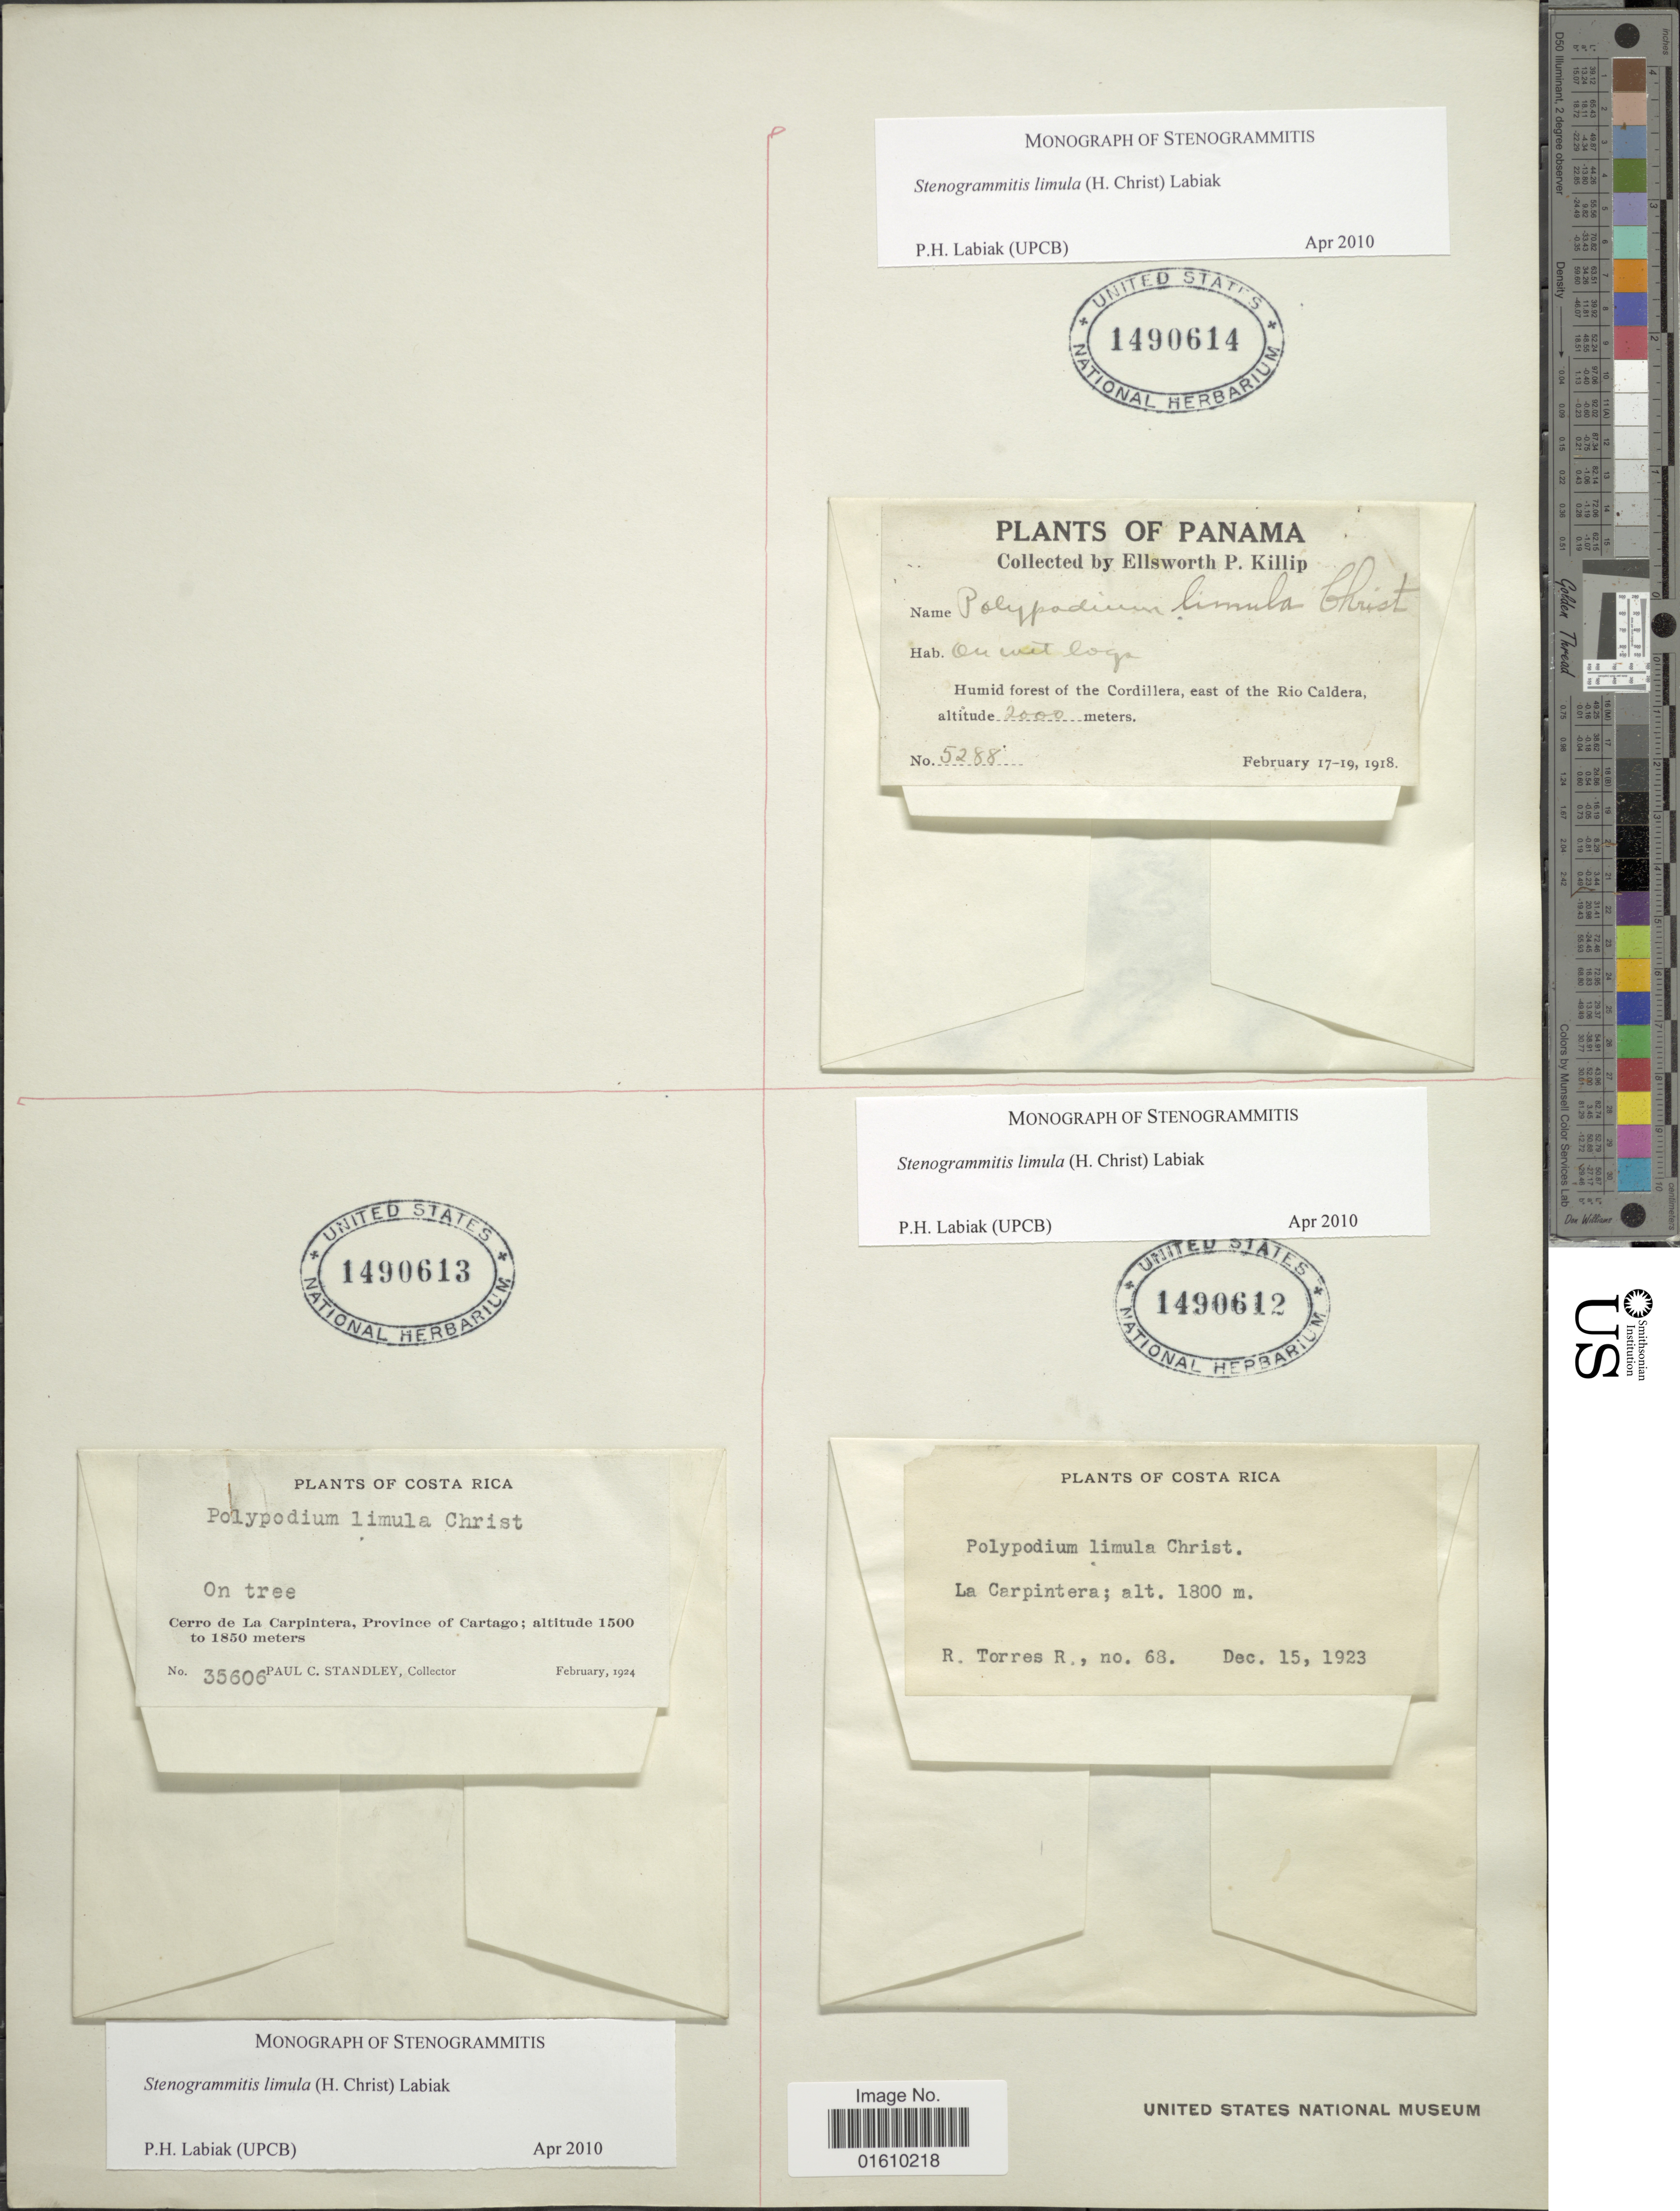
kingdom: Plantae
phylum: Tracheophyta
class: Polypodiopsida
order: Polypodiales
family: Polypodiaceae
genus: Stenogrammitis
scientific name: Stenogrammitis limula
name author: (Christ) Labiak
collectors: P. C. Standley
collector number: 35606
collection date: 1924-02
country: Costa Rica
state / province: Cartago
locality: Cerro de La Carpintera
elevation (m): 1500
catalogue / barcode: US 1490613-2